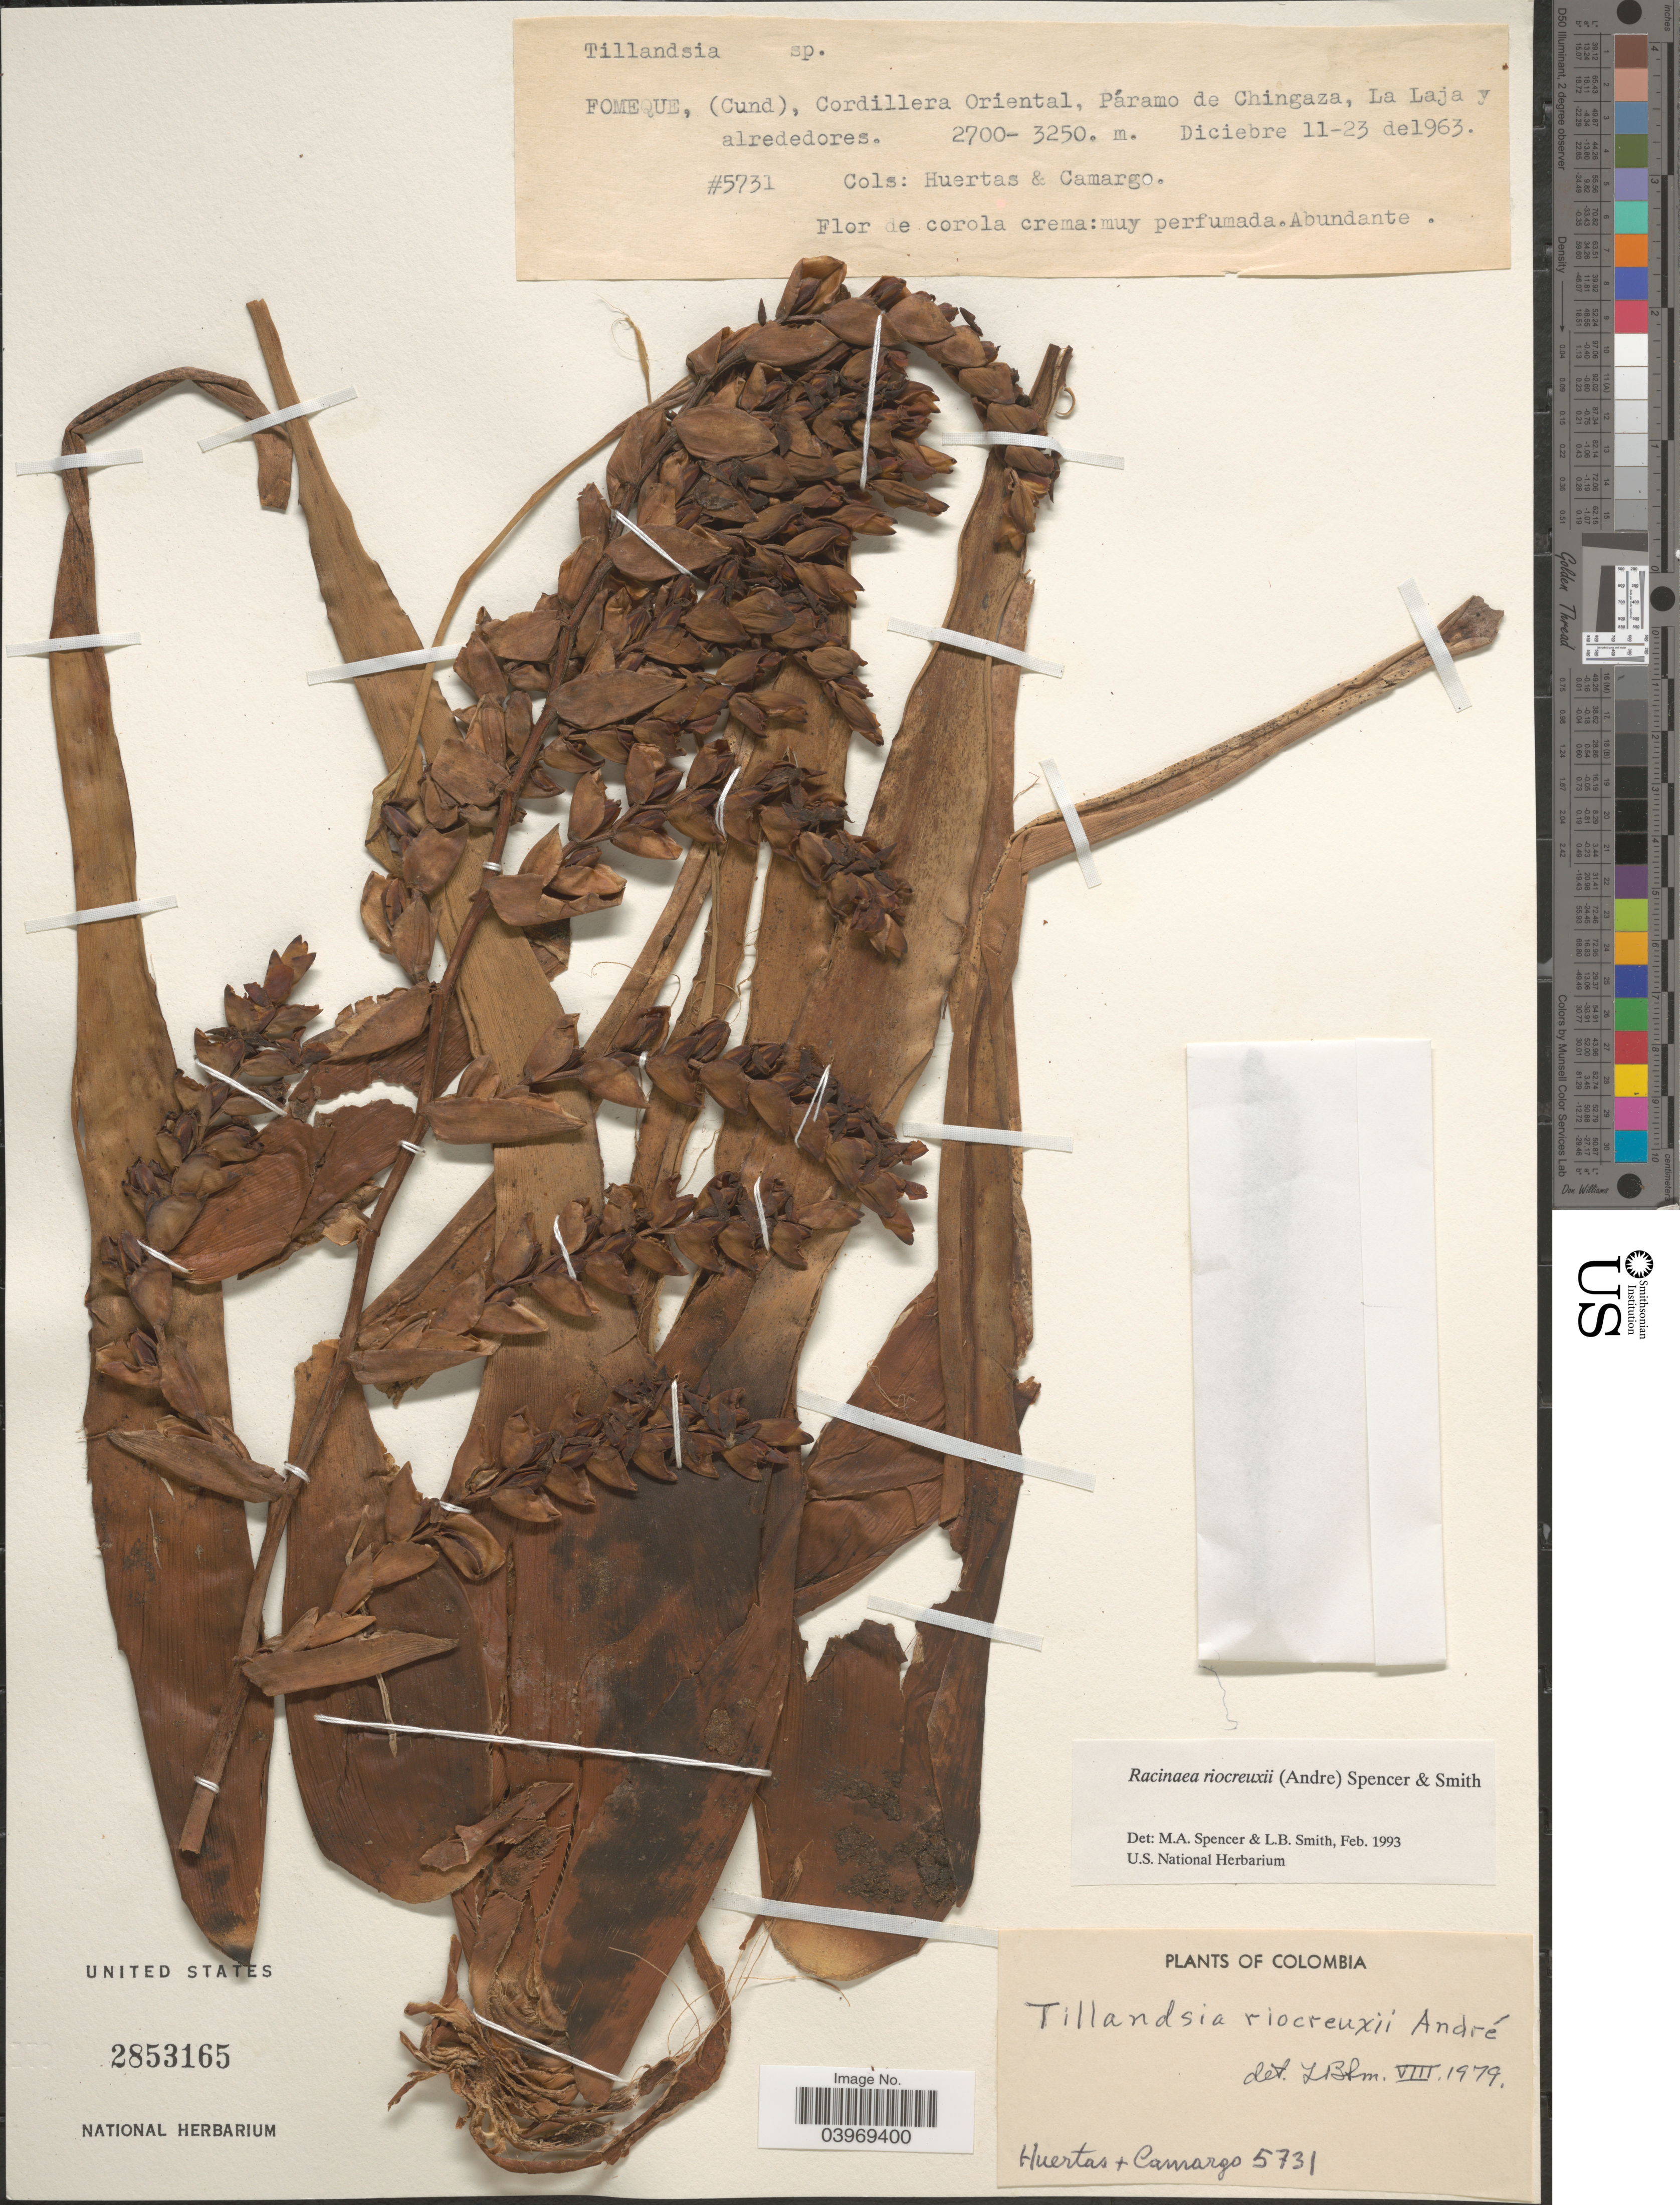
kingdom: Plantae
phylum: Tracheophyta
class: Liliopsida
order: Poales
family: Bromeliaceae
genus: Racinaea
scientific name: Racinaea riocreuxii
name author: (André) M.A. Spencer & L.B. Sm.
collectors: Huertas & -. Camargo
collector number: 5731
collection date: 1963-12-11/1963-12-23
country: Colombia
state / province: Cundinamarca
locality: Fomeque, Cordillera Oriental, Páramo de Chingaza, La Laja y alrededores.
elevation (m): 2700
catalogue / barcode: US 2853165